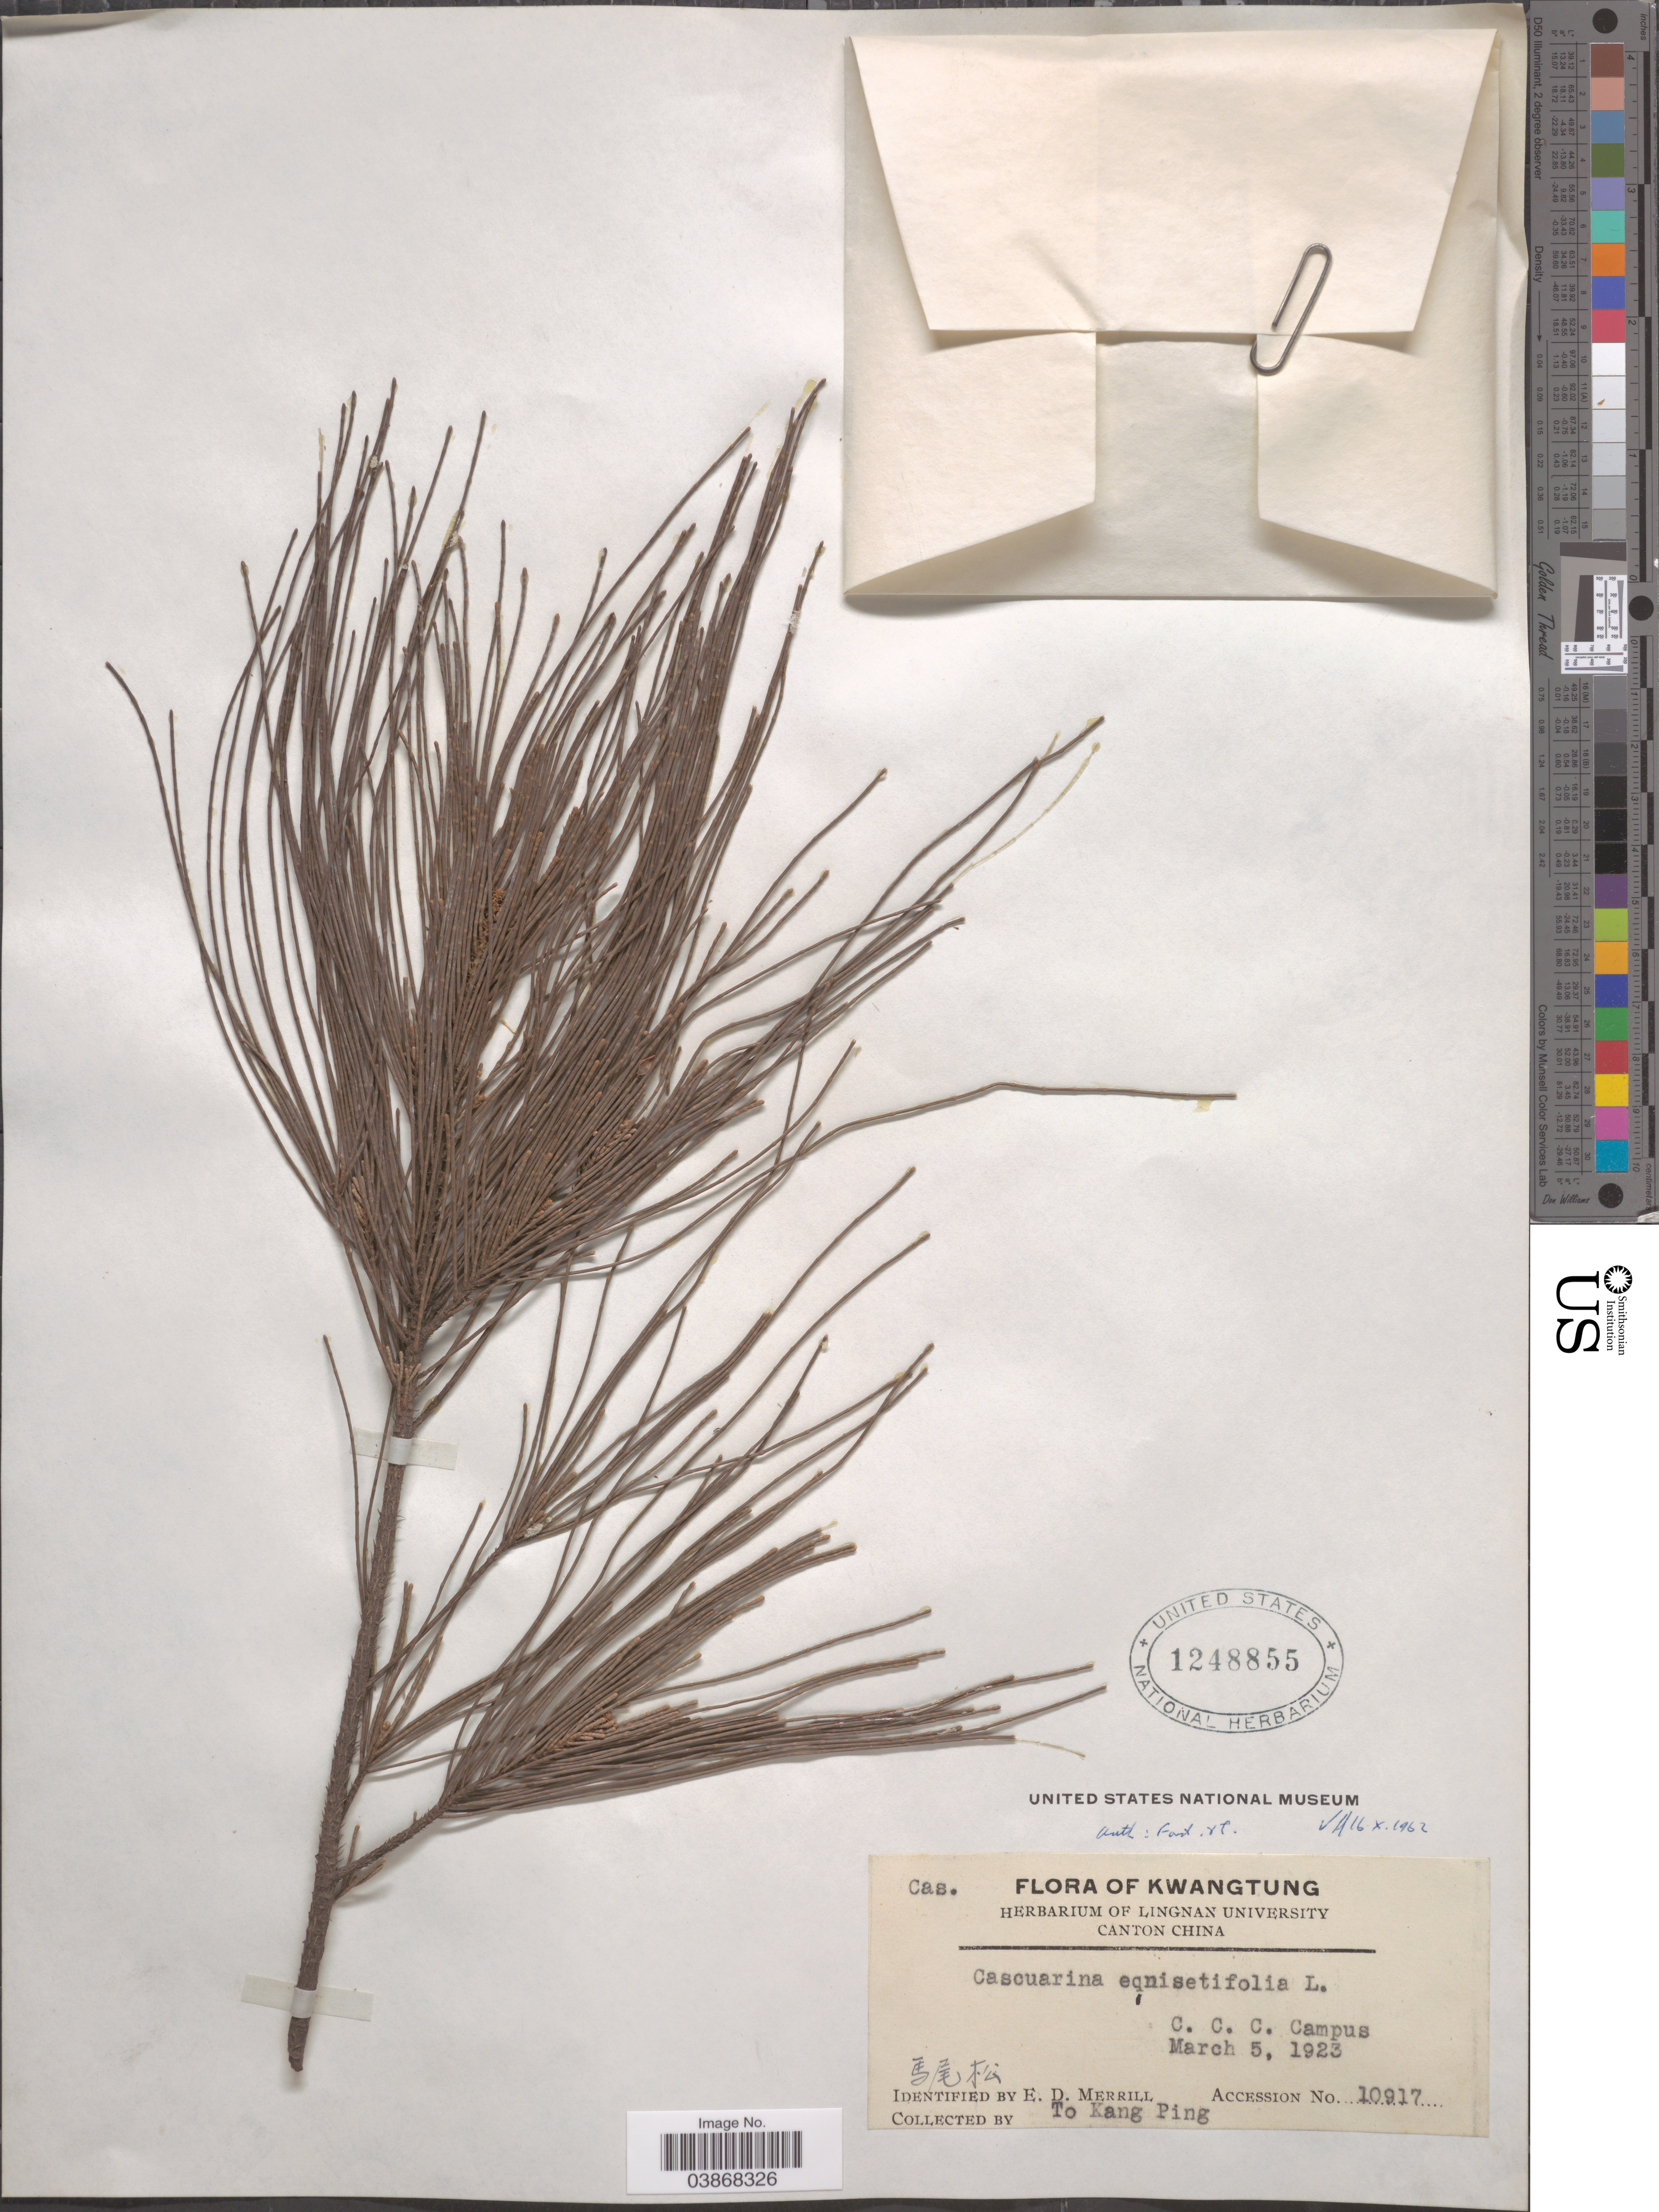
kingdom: Plantae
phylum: Tracheophyta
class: Magnoliopsida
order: Fagales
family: Casuarinaceae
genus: Casuarina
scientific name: Casuarina equisetifolia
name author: L.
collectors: T. Ping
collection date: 1923-03-05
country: China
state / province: Guangdong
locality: Kwangtung. C. C. C. Campus.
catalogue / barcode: US 1248855